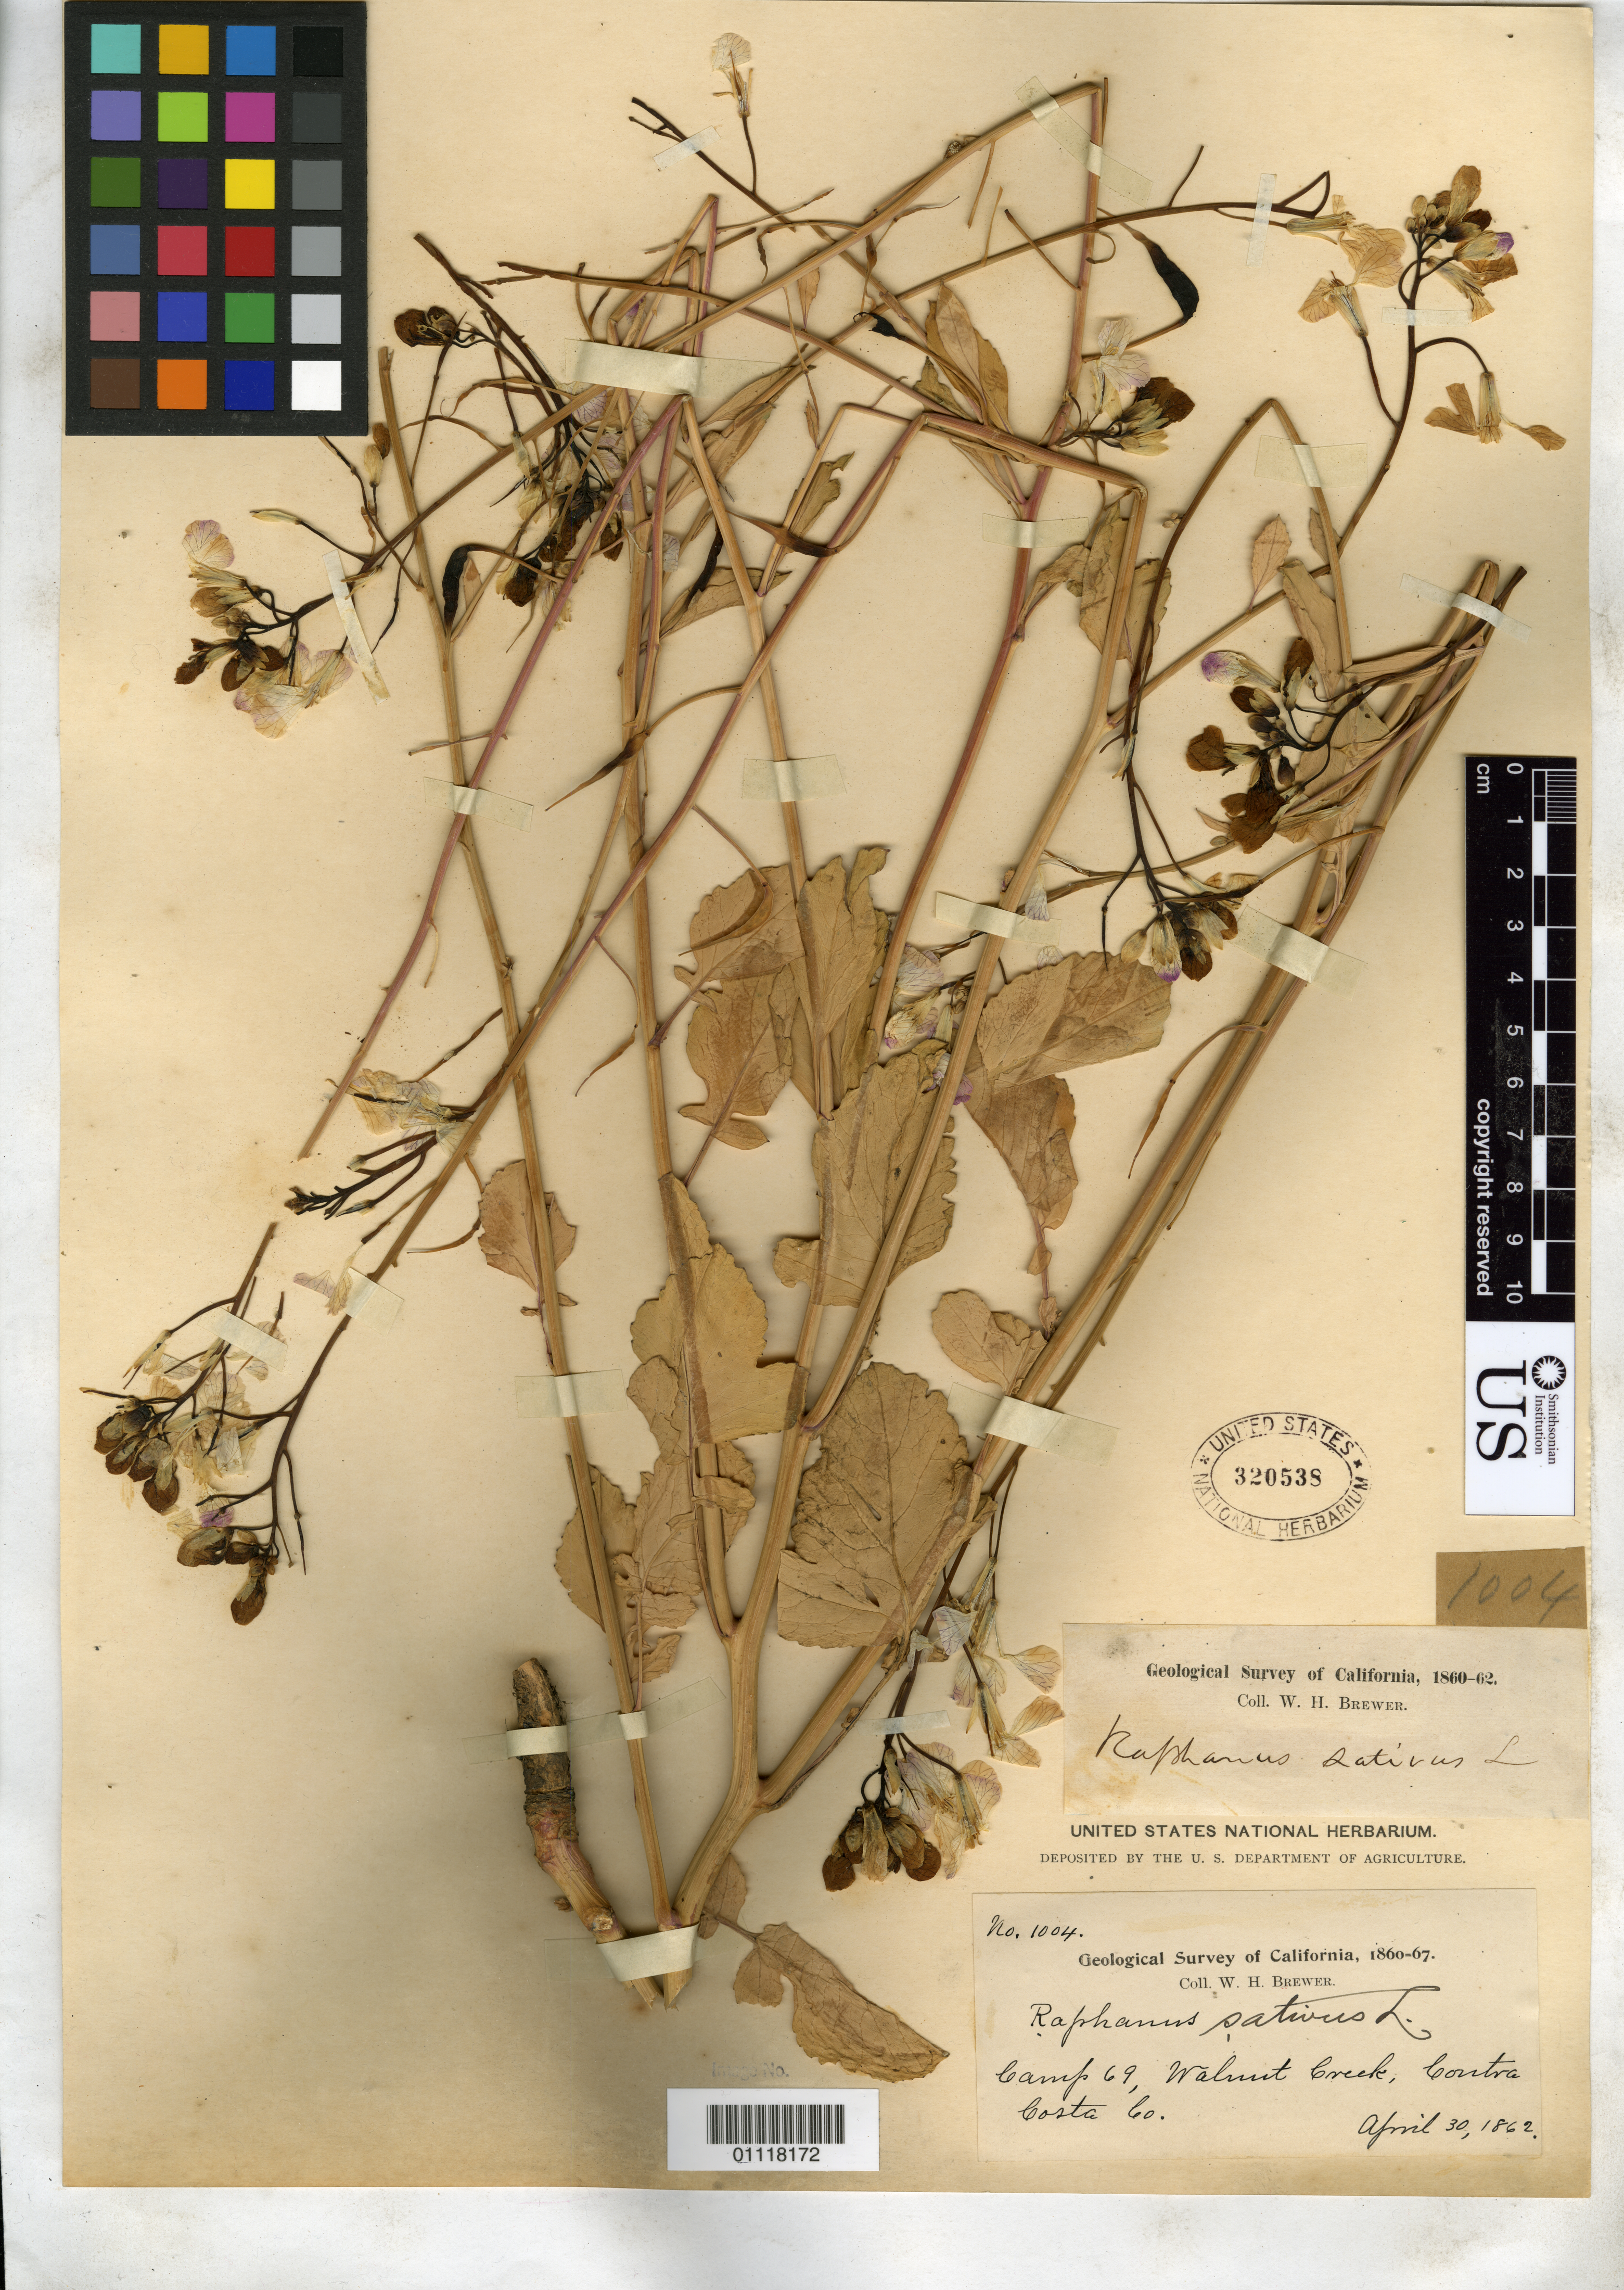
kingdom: Plantae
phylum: Tracheophyta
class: Magnoliopsida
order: Brassicales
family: Brassicaceae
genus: Raphanus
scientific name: Raphanus sativus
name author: L.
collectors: W. H. Brewer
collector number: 1004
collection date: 1862-04-30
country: United States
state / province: California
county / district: Contra Costa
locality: Camp 69, Walnut Creek.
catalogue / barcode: US 320538